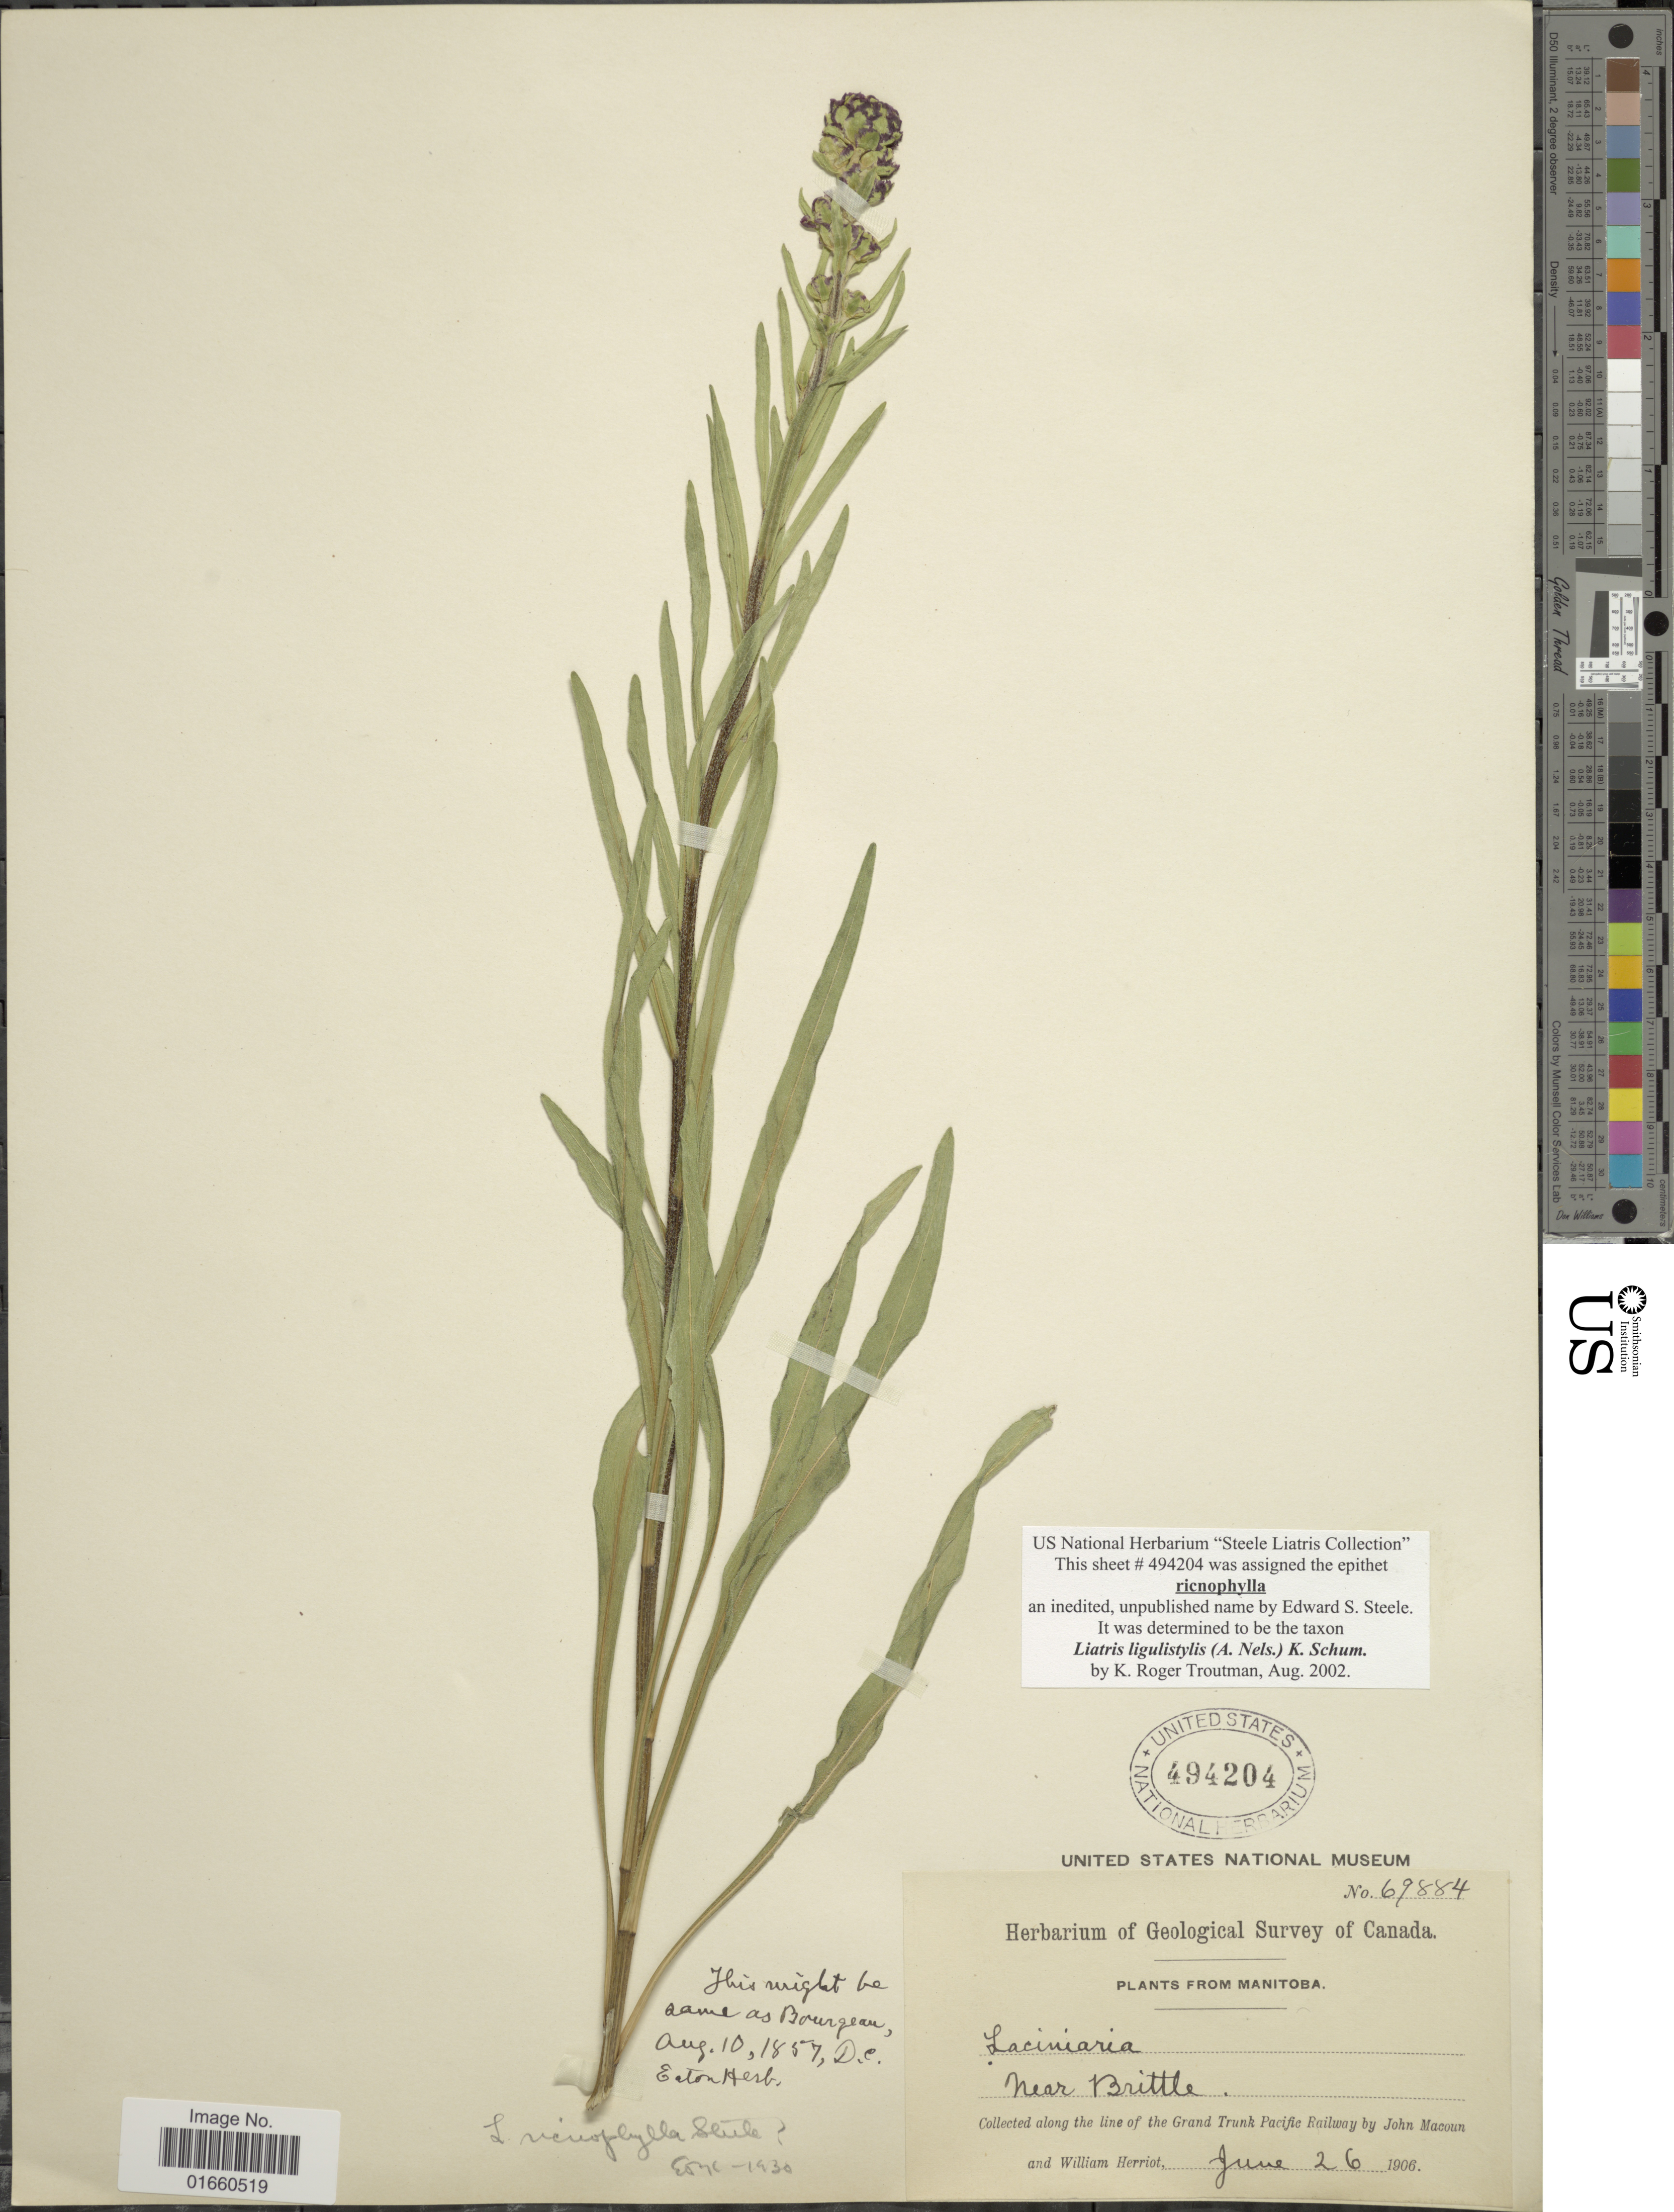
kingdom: Plantae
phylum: Tracheophyta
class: Magnoliopsida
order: Asterales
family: Asteraceae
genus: Liatris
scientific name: Liatris ligulistylis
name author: (A. Nelson) K. Schum.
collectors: J. Macoun & W. Herriot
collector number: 69884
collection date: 1906-06-26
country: Canada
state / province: Manitoba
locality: Near Brittle, Along the line of the Grand Trunk Pacific Railway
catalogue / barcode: US 494204